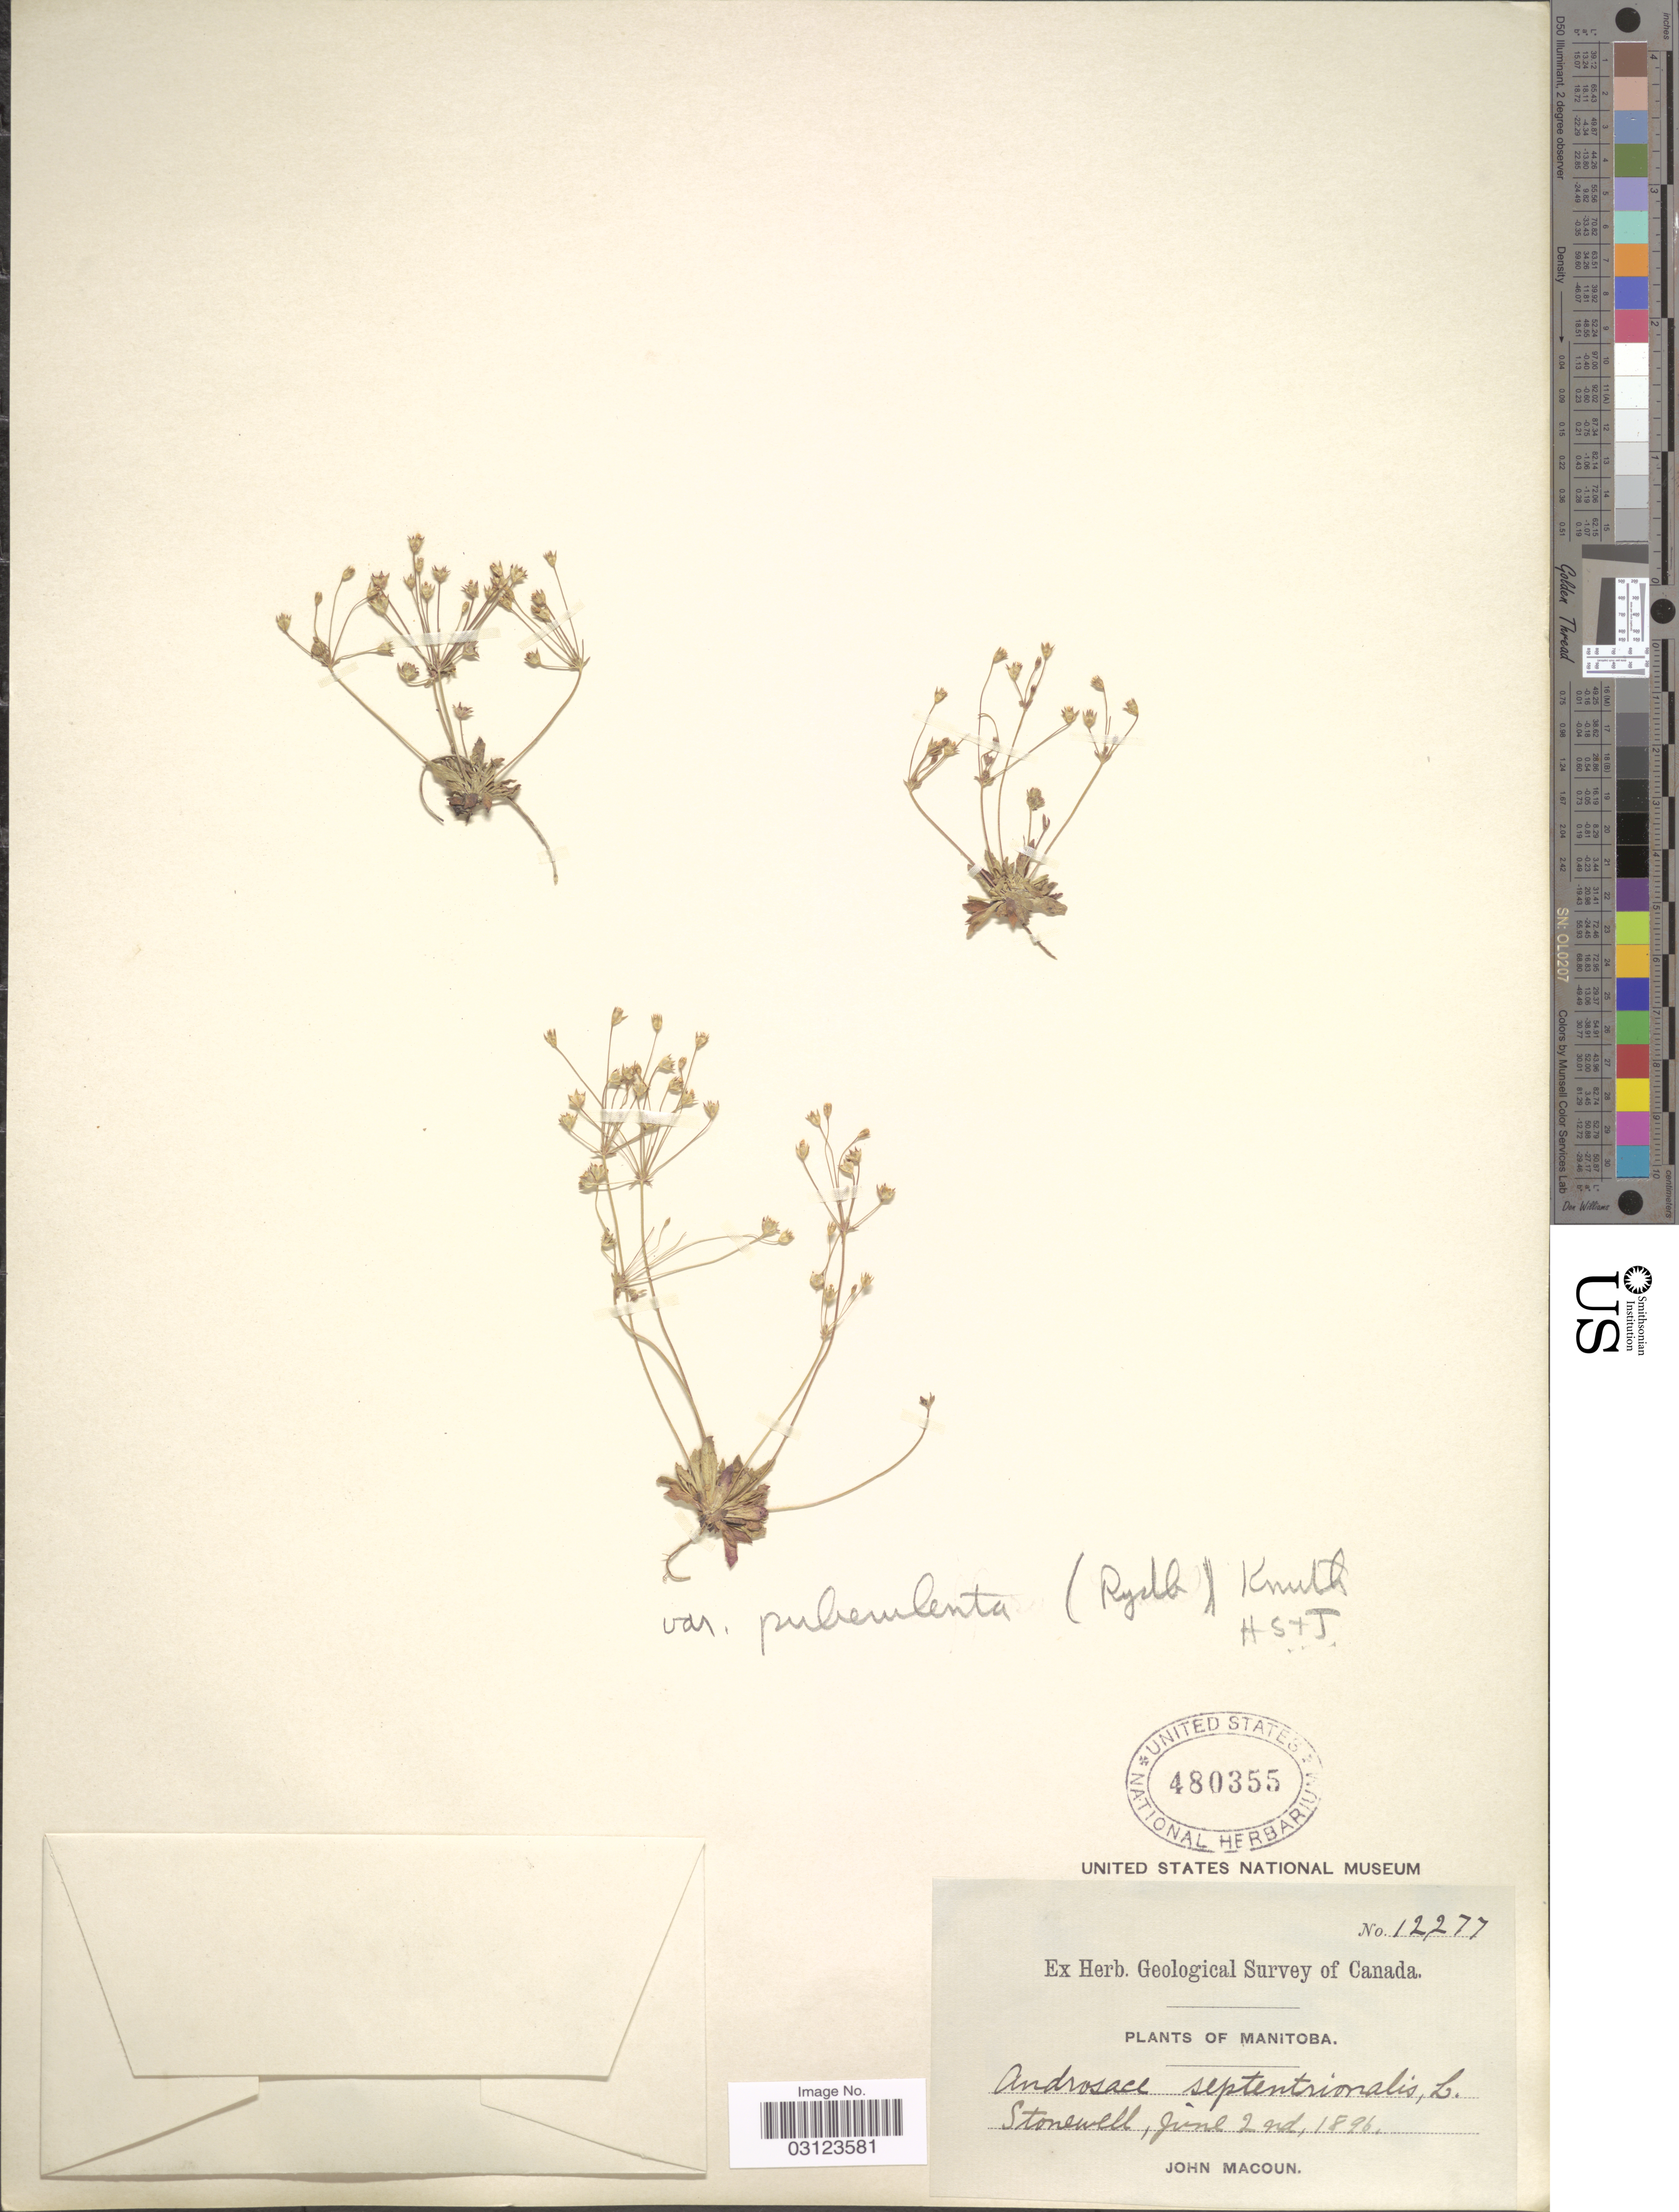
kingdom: Plantae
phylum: Tracheophyta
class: Magnoliopsida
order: Ericales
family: Primulaceae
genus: Androsace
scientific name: Androsace septentrionalis var. puberulenta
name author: (Rydb.) R. Knuth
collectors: J. Macoun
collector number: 12277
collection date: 1896-06-02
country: Canada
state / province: Manitoba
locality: Stonewell.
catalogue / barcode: US 480355